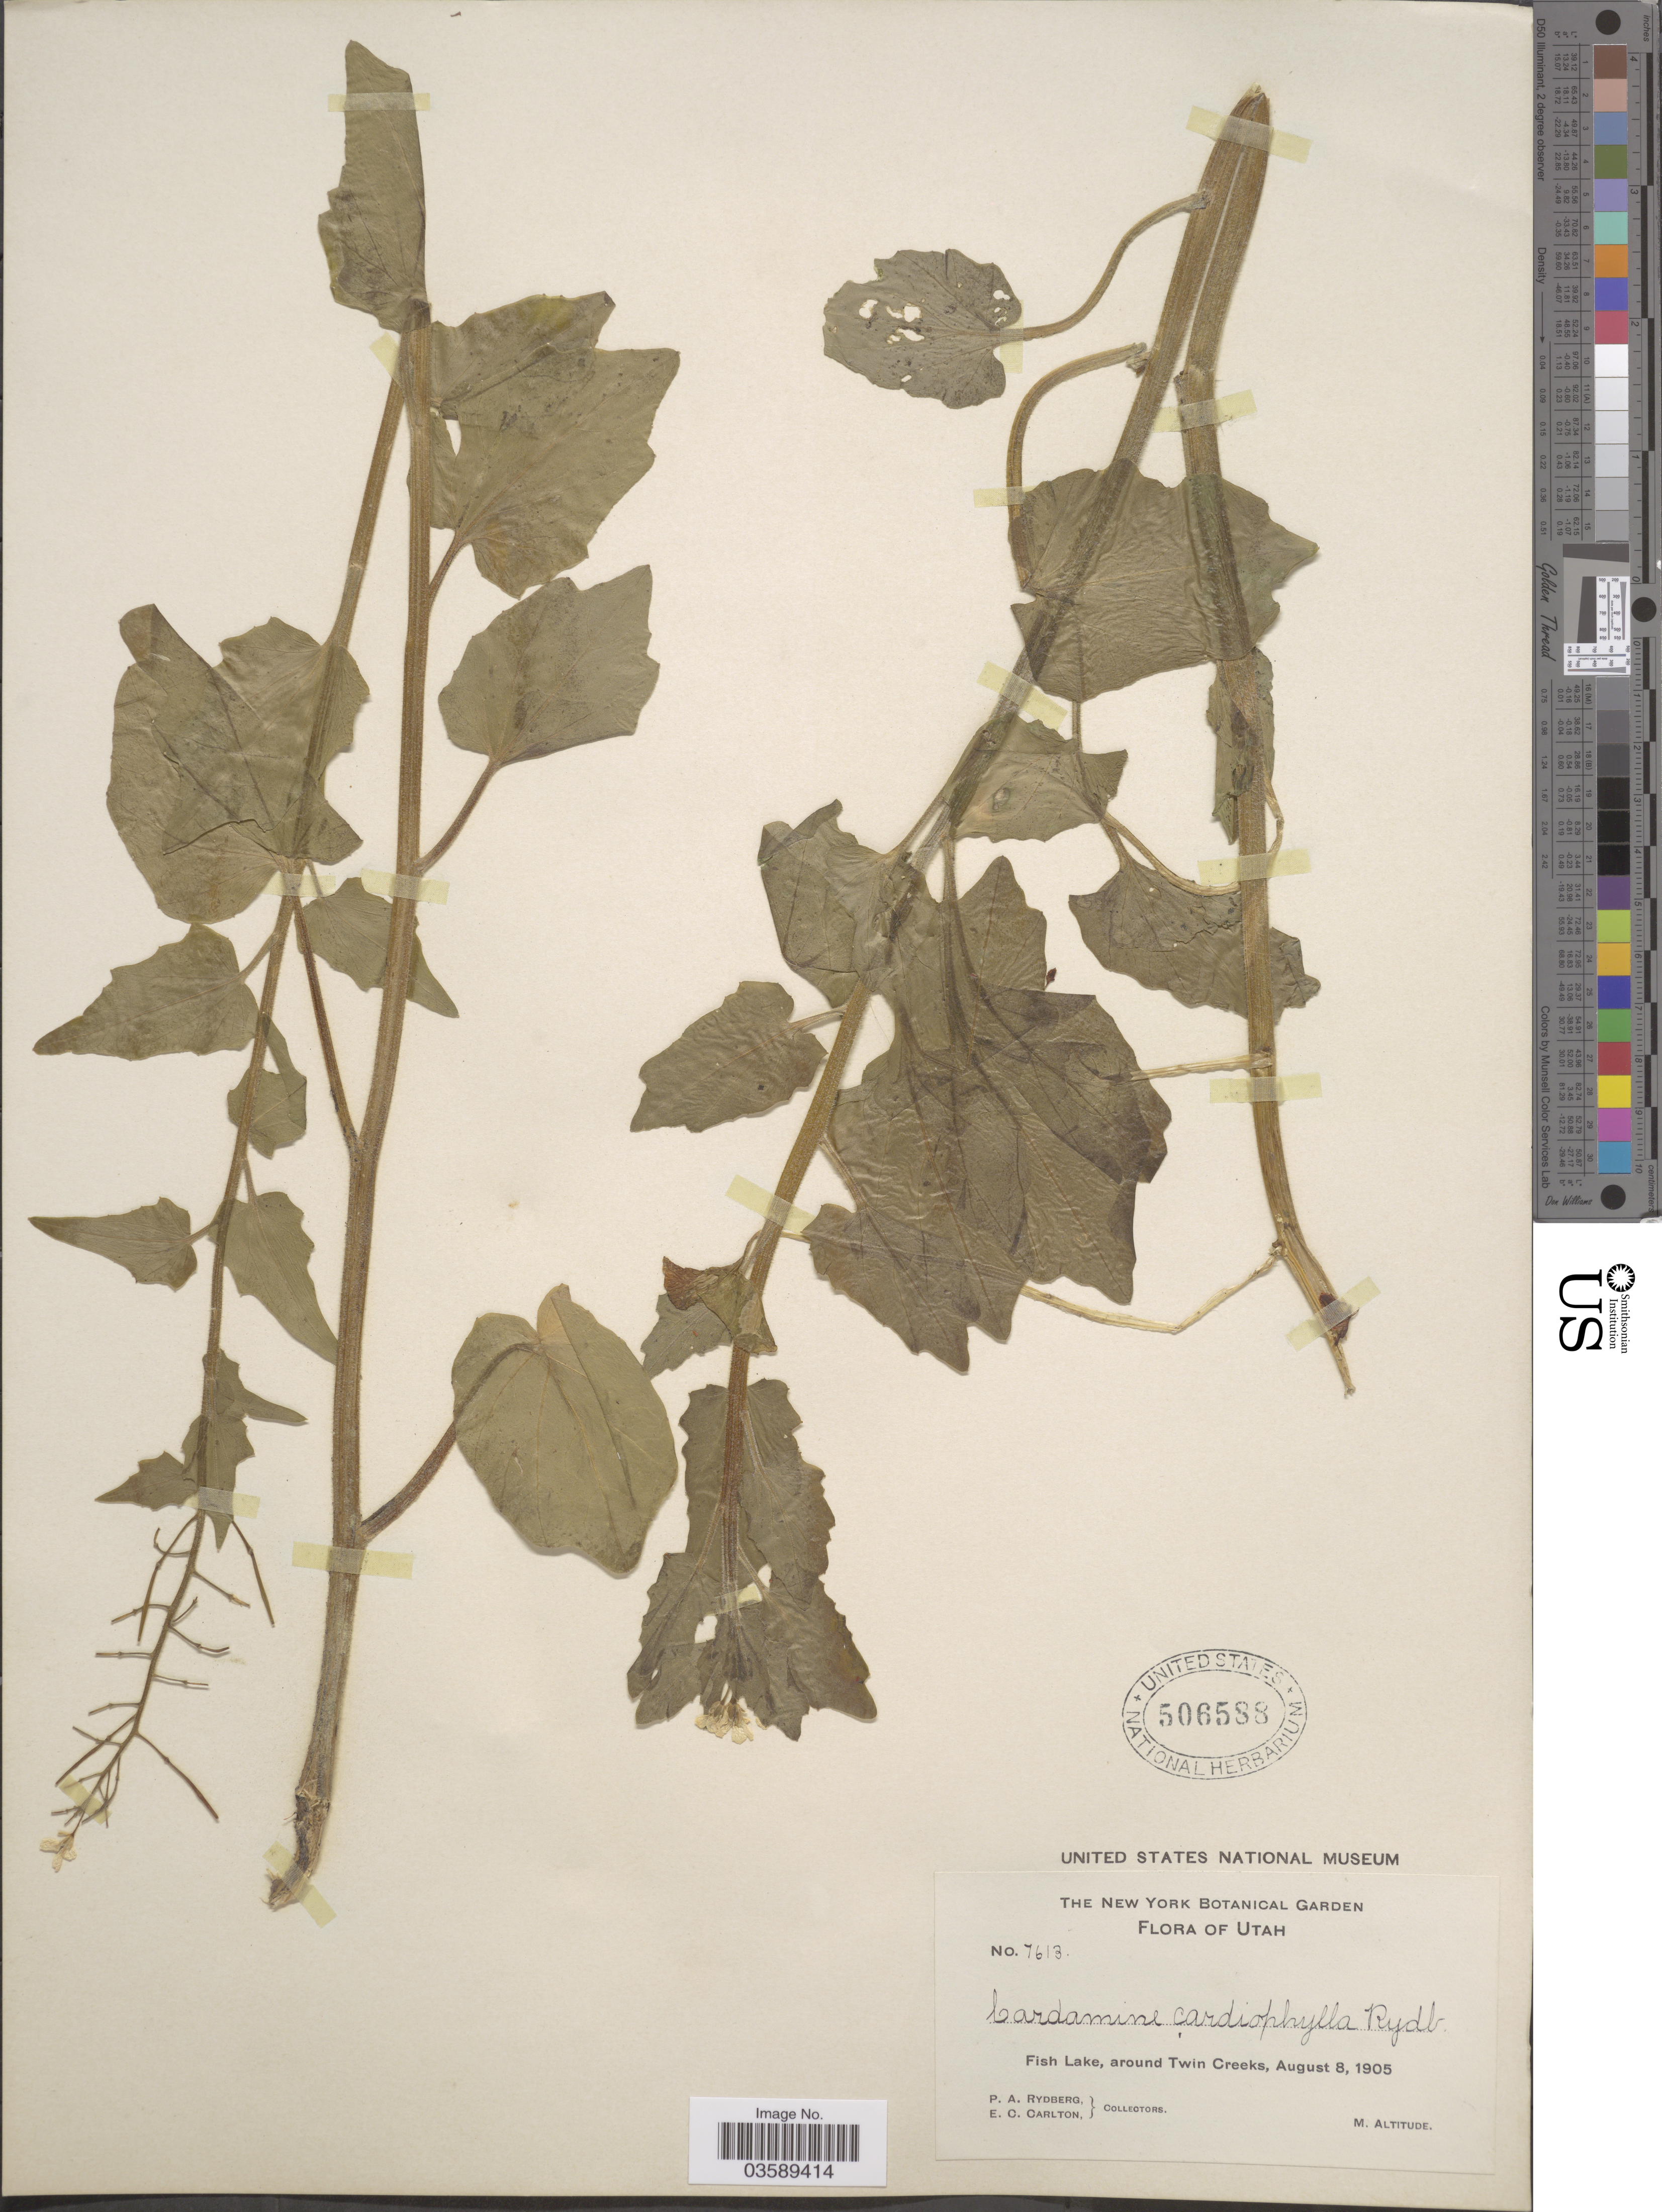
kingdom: Plantae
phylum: Tracheophyta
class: Magnoliopsida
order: Brassicales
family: Brassicaceae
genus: Cardamine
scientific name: Cardamine infausta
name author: Greene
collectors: P. A. Rydberg & E. Carlton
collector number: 7613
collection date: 1905-08-08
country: United States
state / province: Utah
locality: Fish Lake, around Twin Creeks.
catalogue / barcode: US 506588